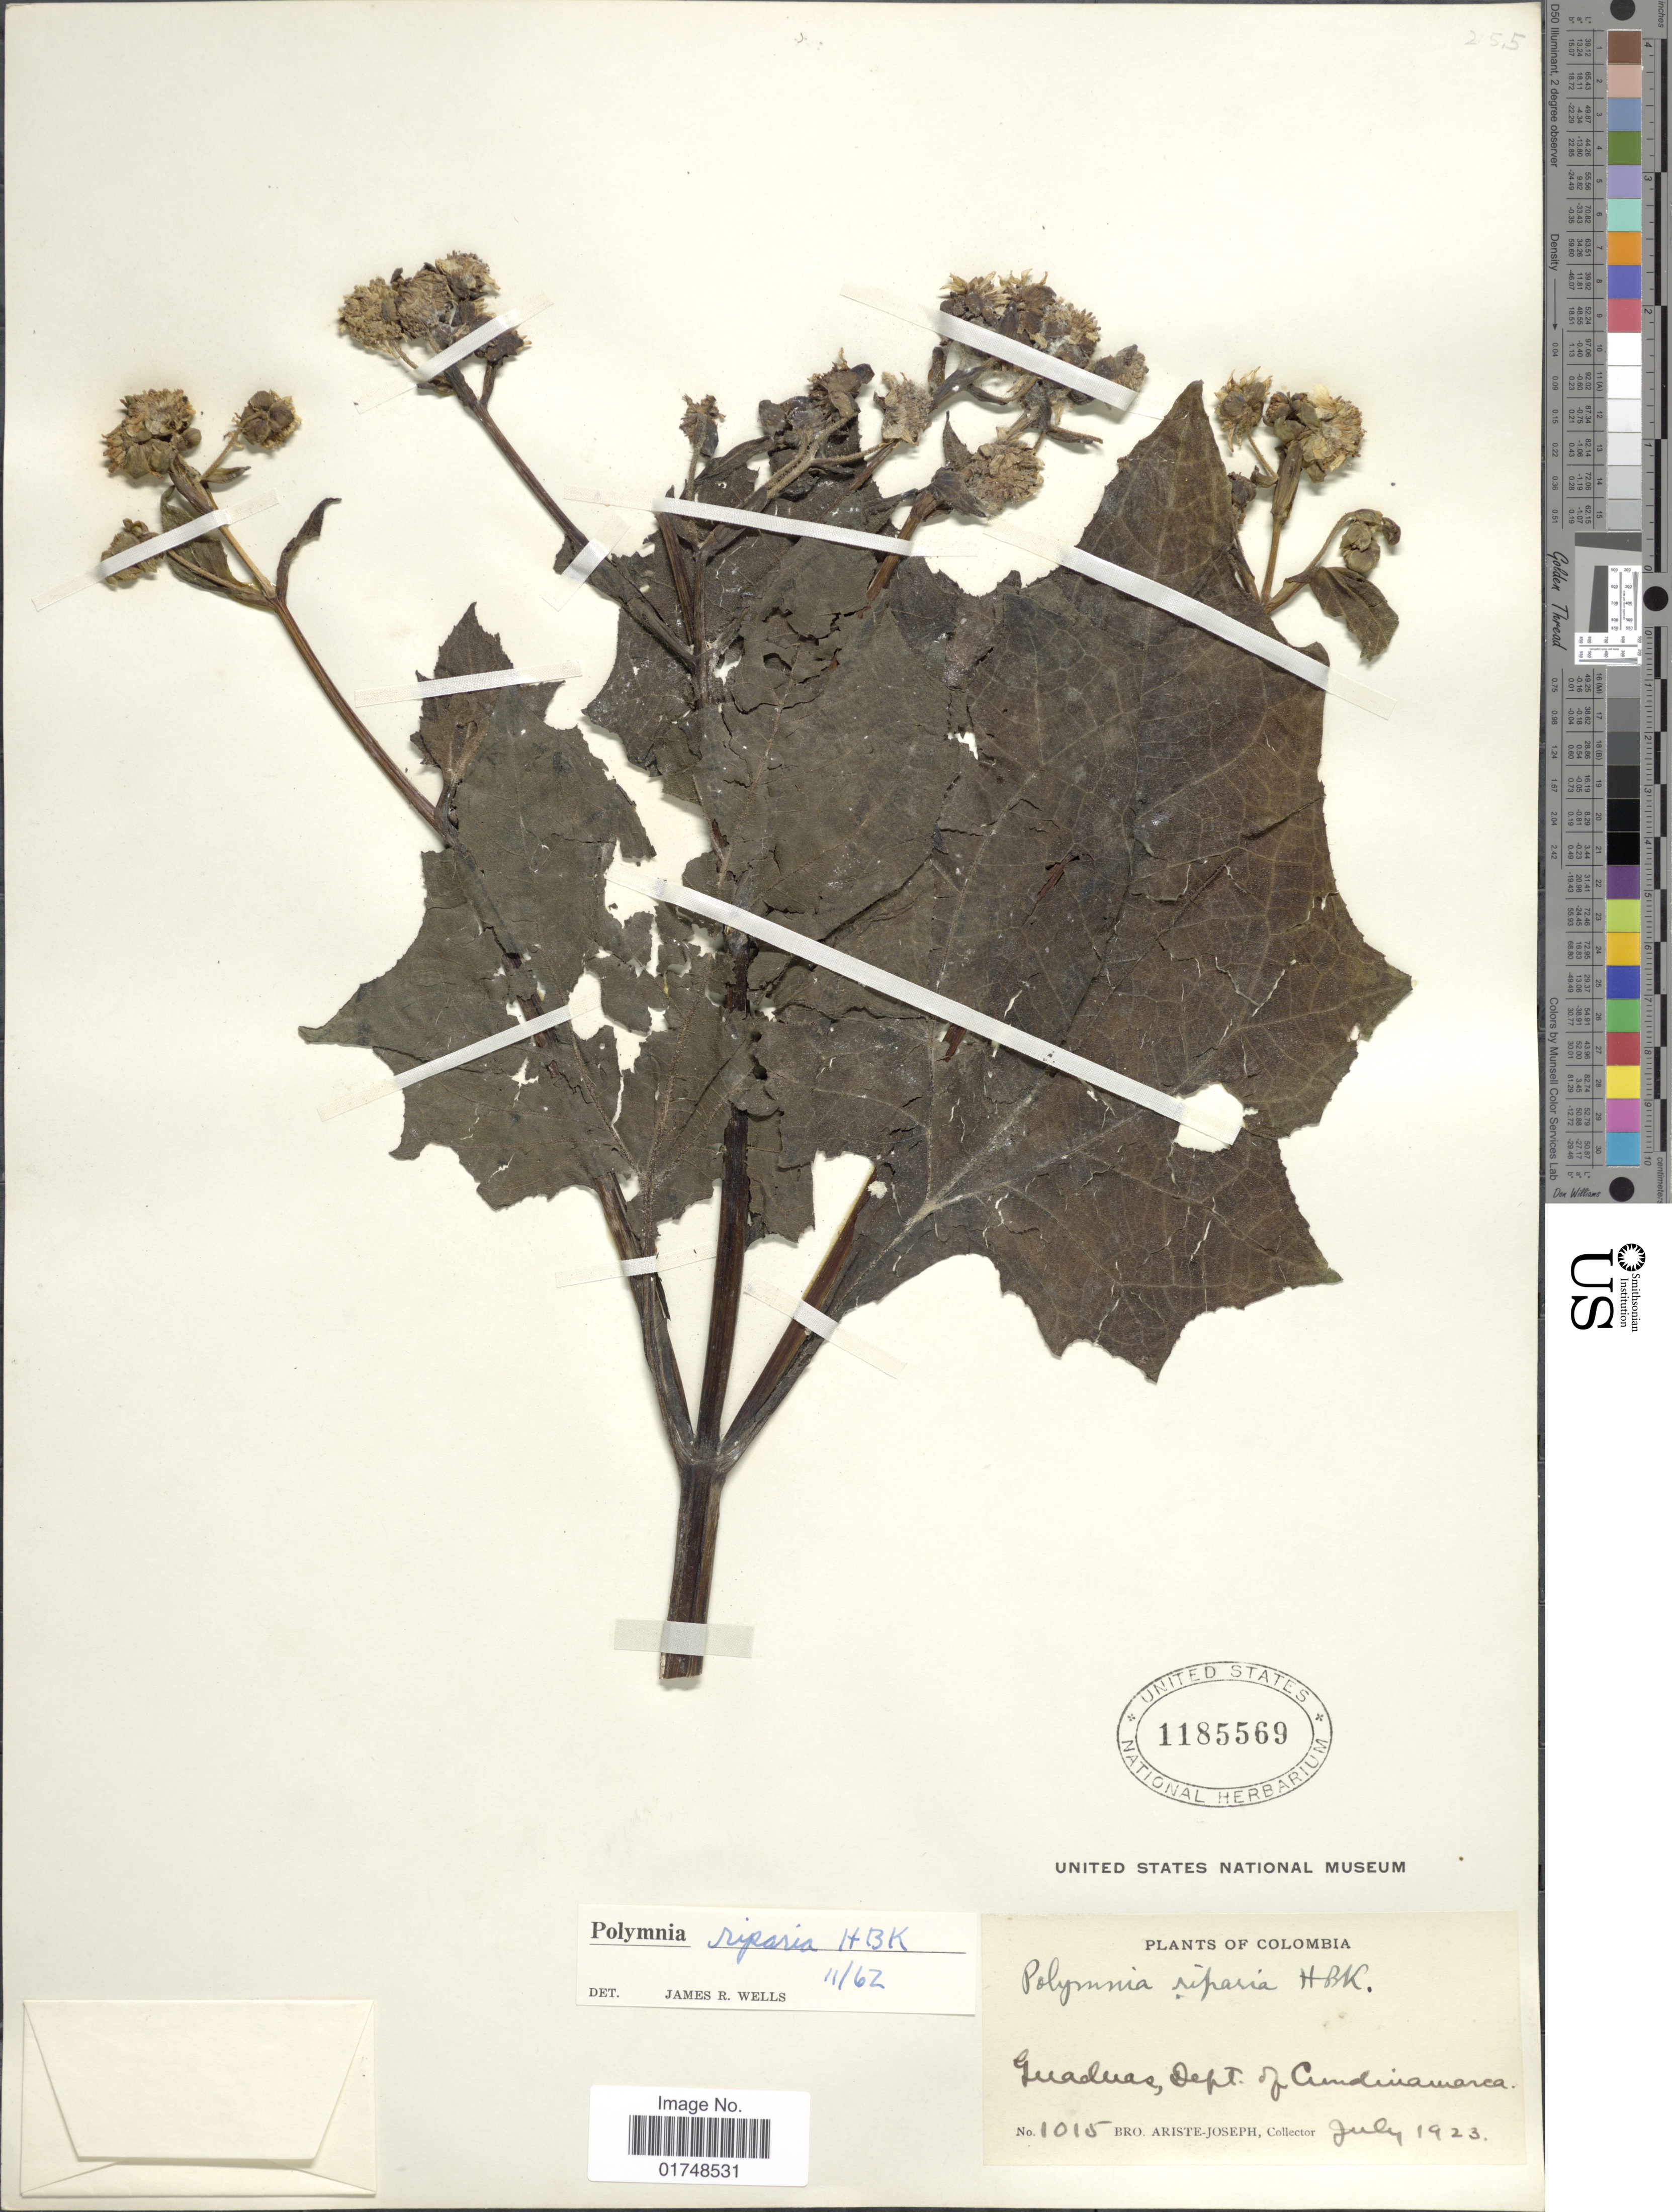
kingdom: Plantae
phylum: Tracheophyta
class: Magnoliopsida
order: Asterales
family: Asteraceae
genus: Smallanthus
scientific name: Smallanthus riparius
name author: (Kunth) H. Rob.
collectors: Bro. Ariste-Joseph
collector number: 1015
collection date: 1923-07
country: Colombia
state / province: Cundinamarca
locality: Guaduas, Dept. of Cundinamarca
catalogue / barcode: US 1185569